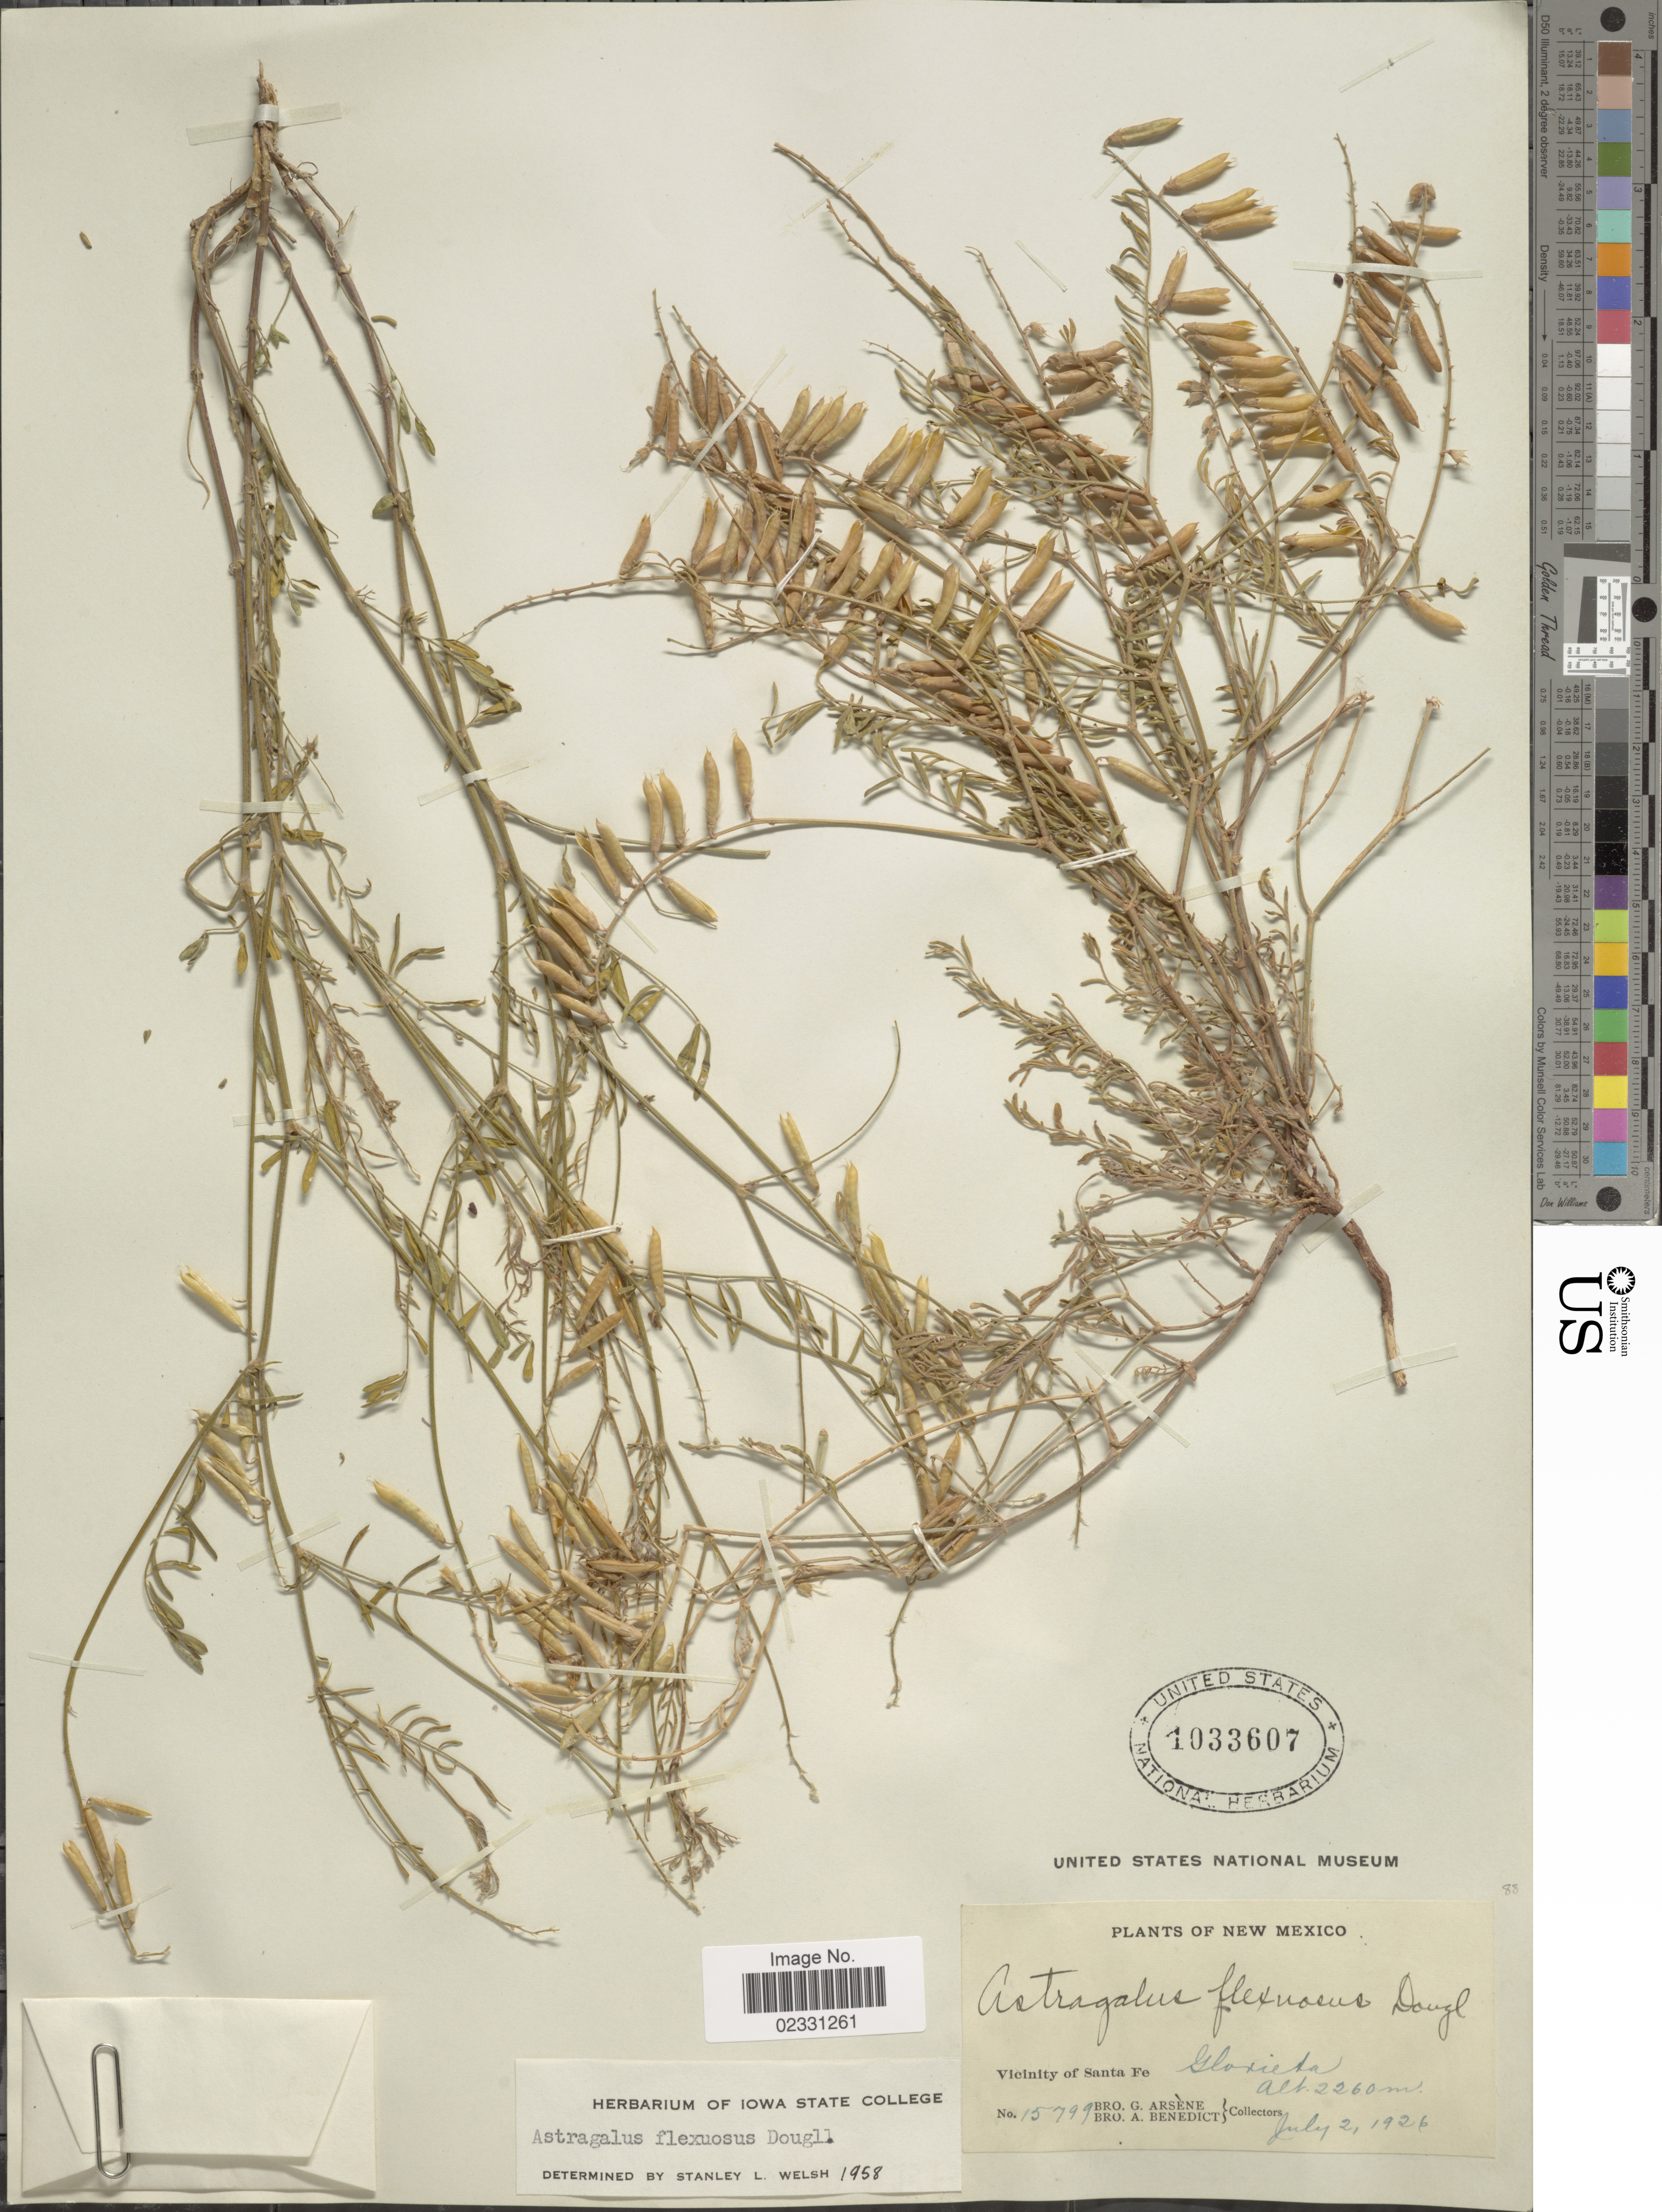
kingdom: Plantae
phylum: Tracheophyta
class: Magnoliopsida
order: Fabales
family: Fabaceae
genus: Astragalus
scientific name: Astragalus flexuosus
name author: (Hook.) Douglas ex G. Don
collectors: Bro. G. Arsène & Bro. A. Benedict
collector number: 15799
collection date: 1926-07-02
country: United States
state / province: New Mexico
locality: Vicinity of Santa Fe. Glorieta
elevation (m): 2260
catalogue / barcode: US 1033607